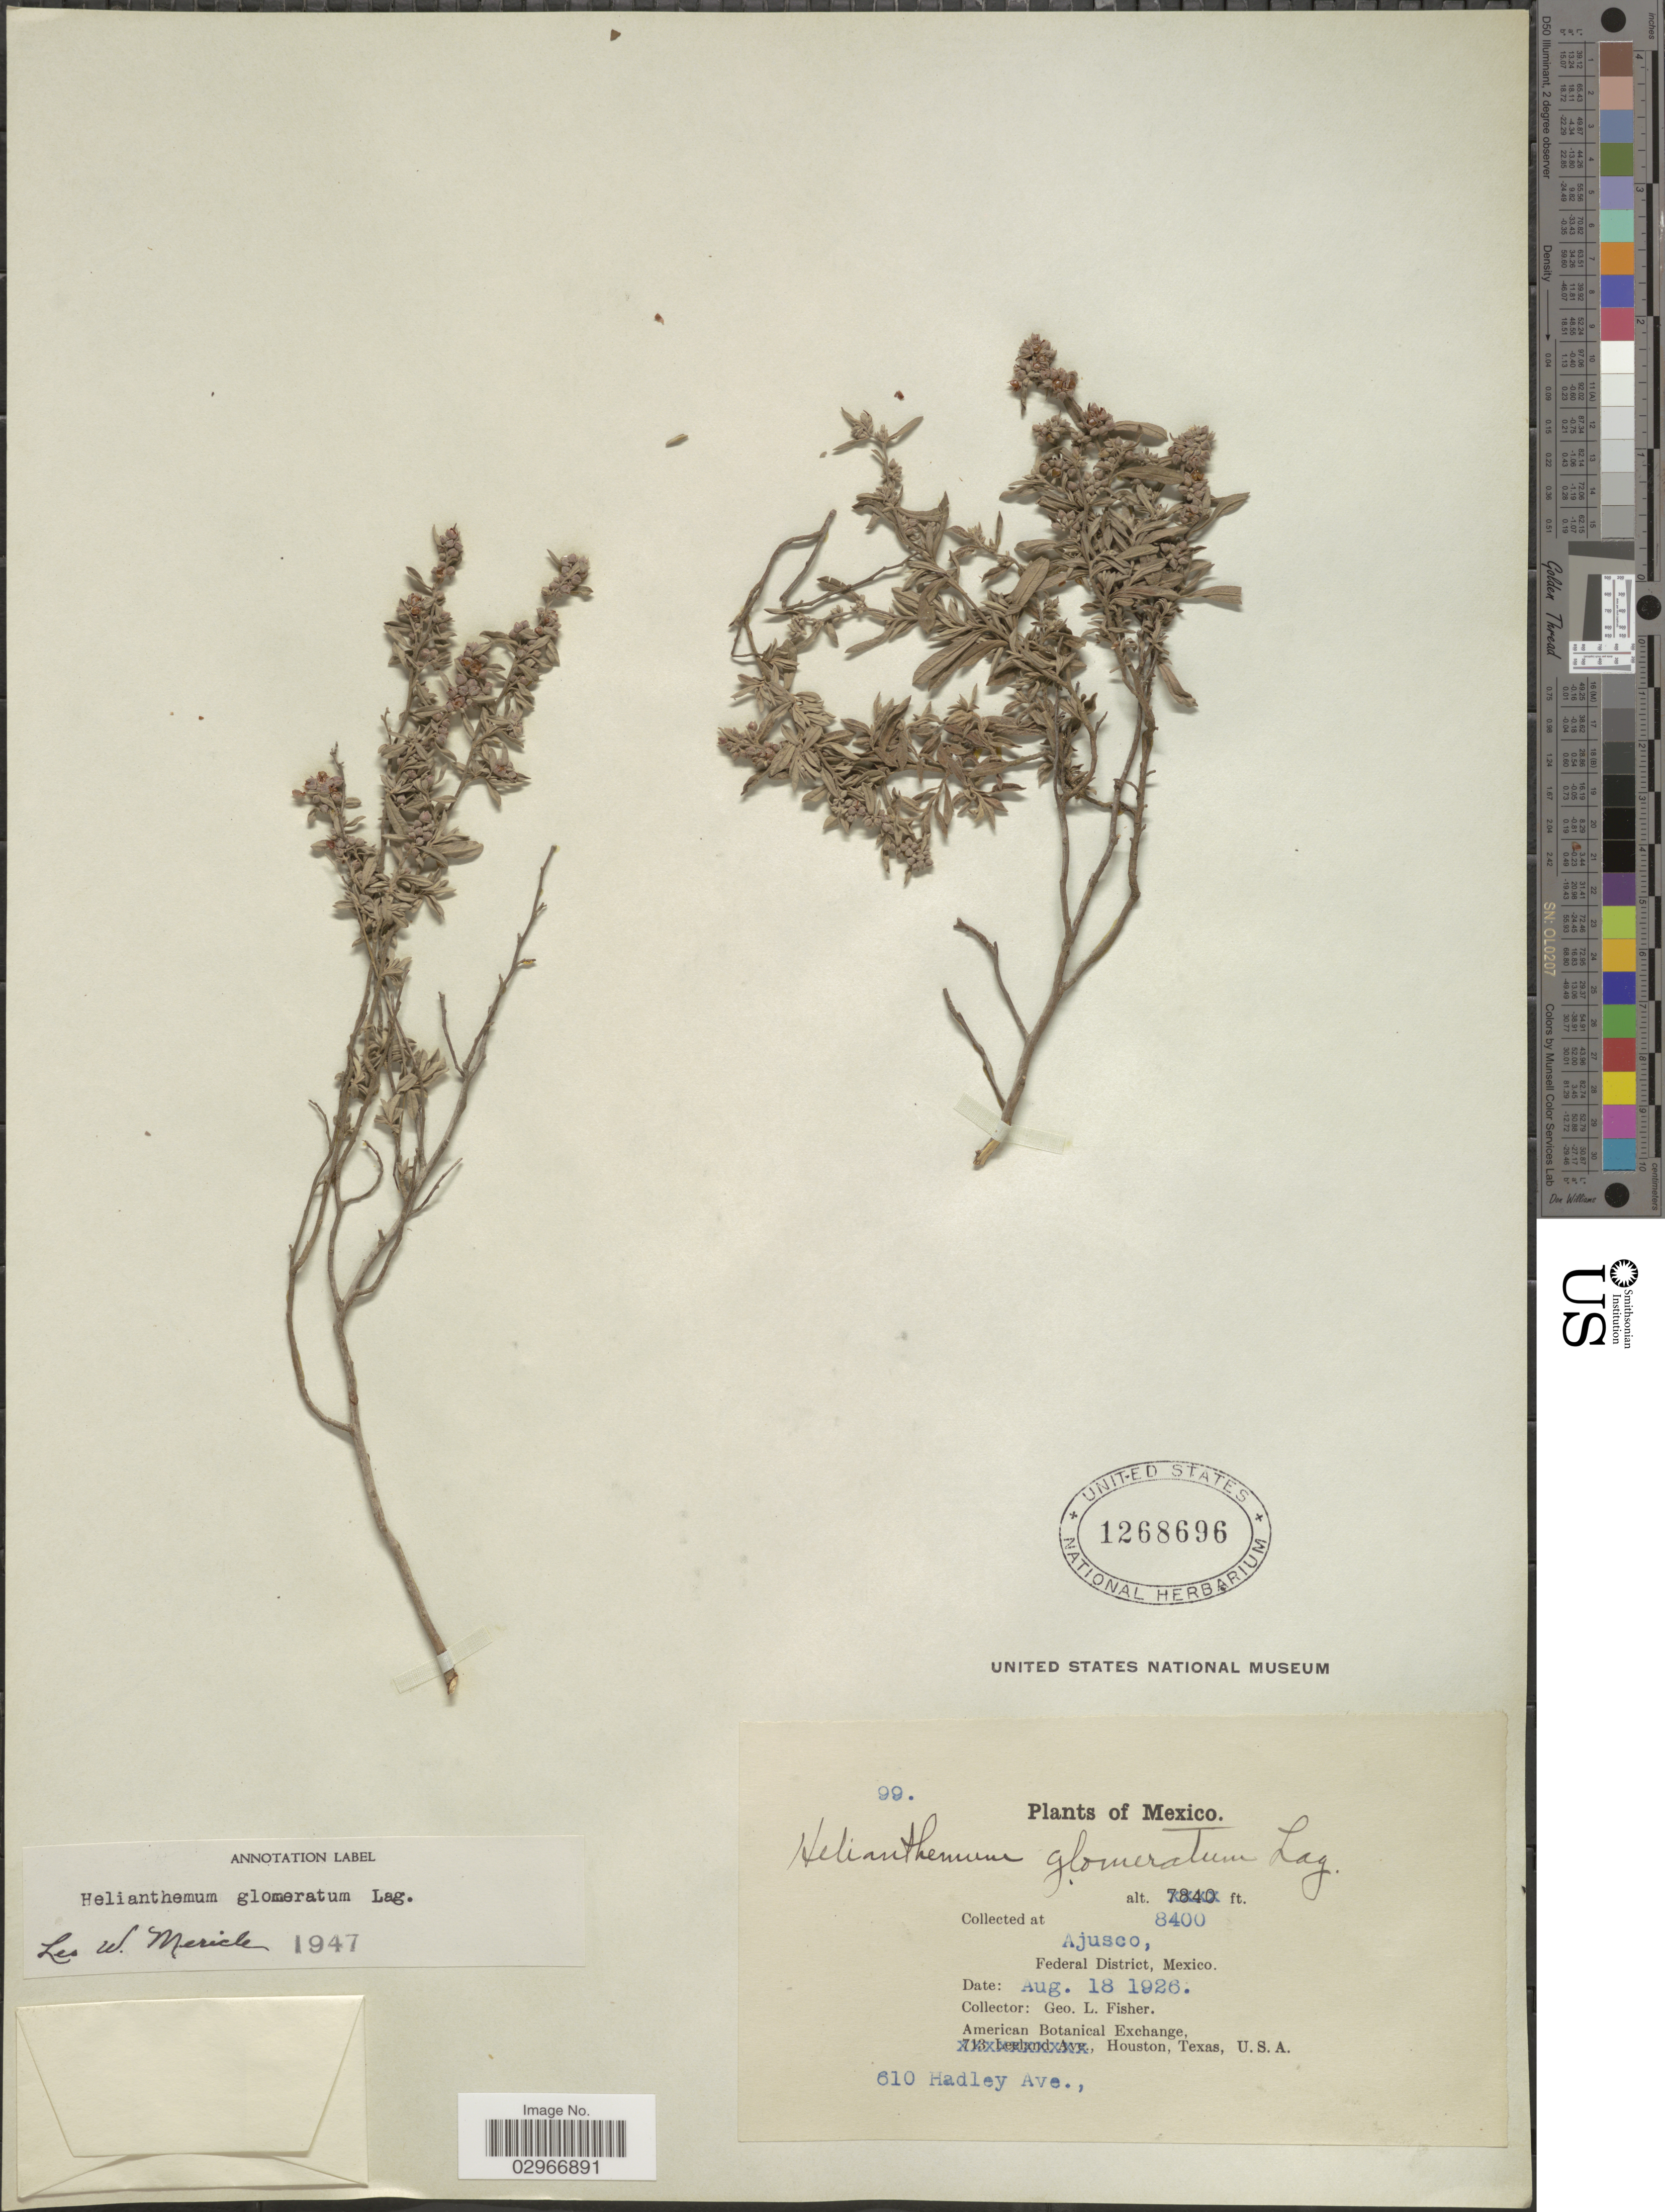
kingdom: Plantae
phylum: Tracheophyta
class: Magnoliopsida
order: Malvales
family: Cistaceae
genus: Helianthemum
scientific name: Helianthemum glomeratum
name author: (Lag.) Lag. ex Dunal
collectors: G. L. Fisher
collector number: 99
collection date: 1926-08-18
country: Mexico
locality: Ajusco, Federal District.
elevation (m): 2560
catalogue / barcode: US 1268696